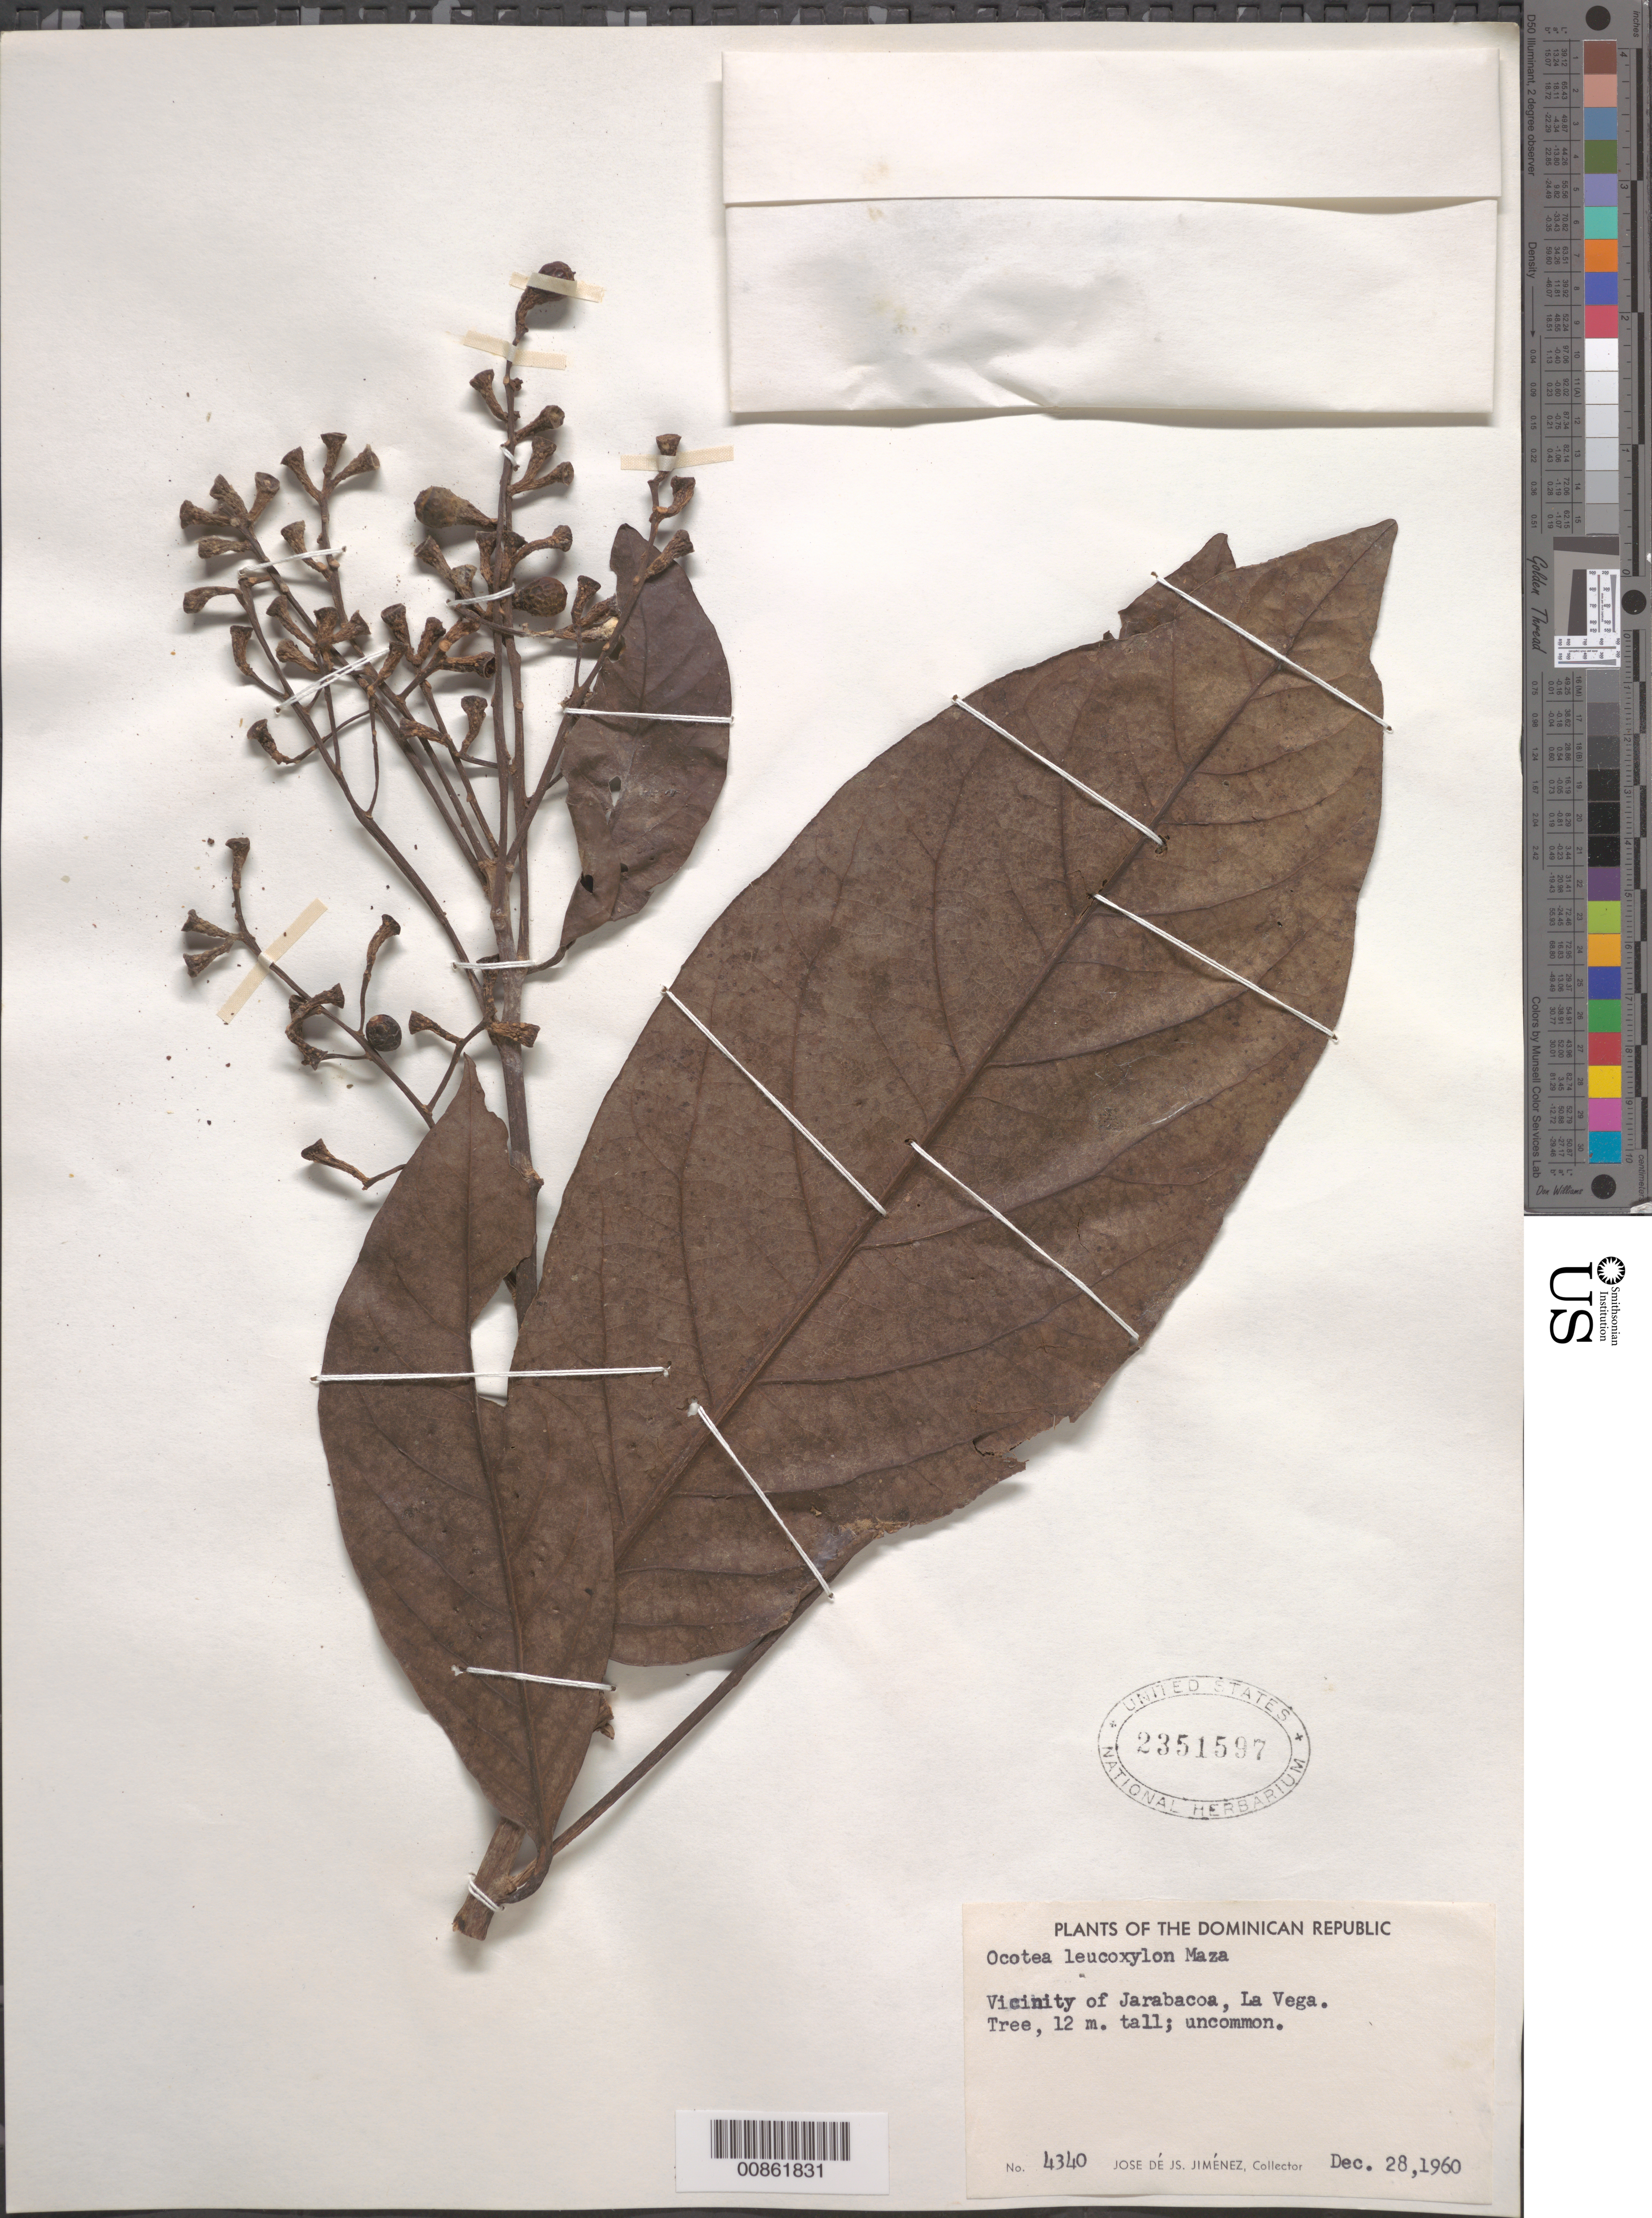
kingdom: Plantae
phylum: Tracheophyta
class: Magnoliopsida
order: Laurales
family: Lauraceae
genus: Ocotea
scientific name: Ocotea leucoxylon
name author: (Sw.) Laness.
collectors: J. J. Jiménez Almonte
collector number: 4340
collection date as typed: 28 Dec 1960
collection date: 1960-12-28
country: Dominican Republic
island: Hispaniola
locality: Vicinity of Jarabacoa, La Vega.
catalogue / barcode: US 2351597